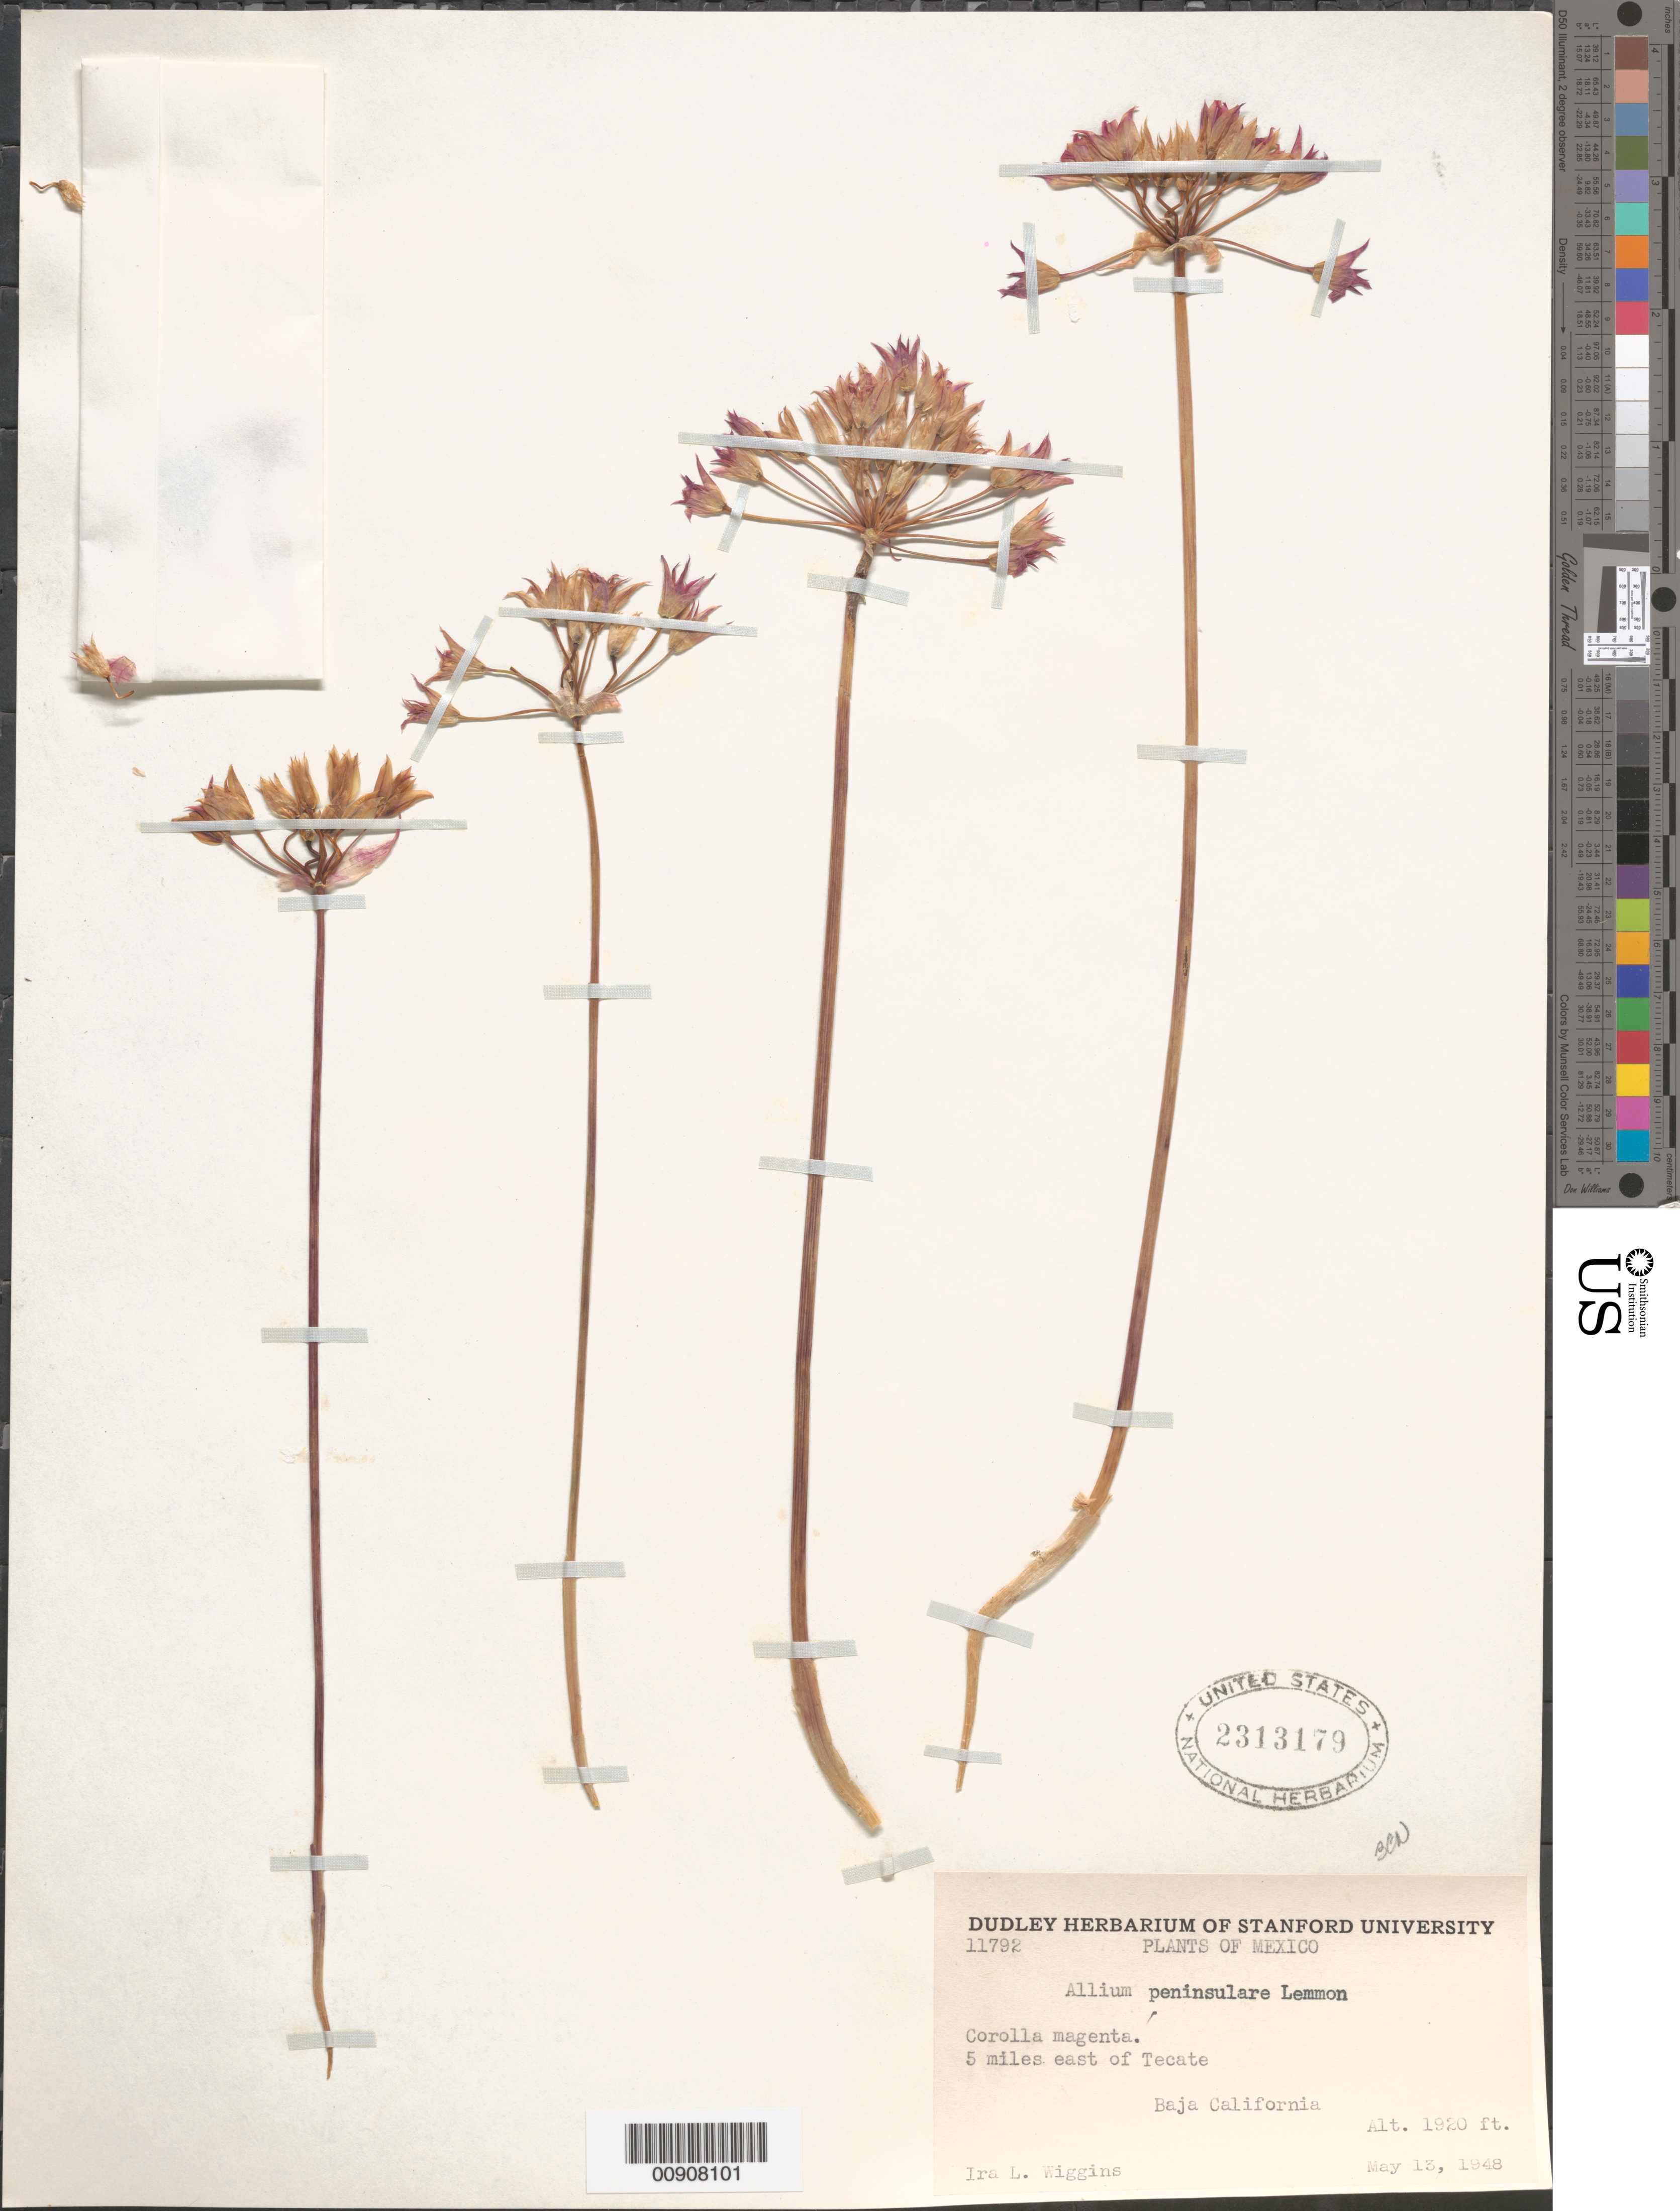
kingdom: Plantae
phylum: Tracheophyta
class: Liliopsida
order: Asparagales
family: Amaryllidaceae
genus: Allium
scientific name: Allium peninsulare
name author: Lemmon ex Greene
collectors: I. L. Wiggins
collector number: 11792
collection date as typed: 13 May 1948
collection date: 1948-05-13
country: Mexico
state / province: Baja California Norte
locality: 5 miles east of Tecate, Baja California.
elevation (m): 585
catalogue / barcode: US 2313179